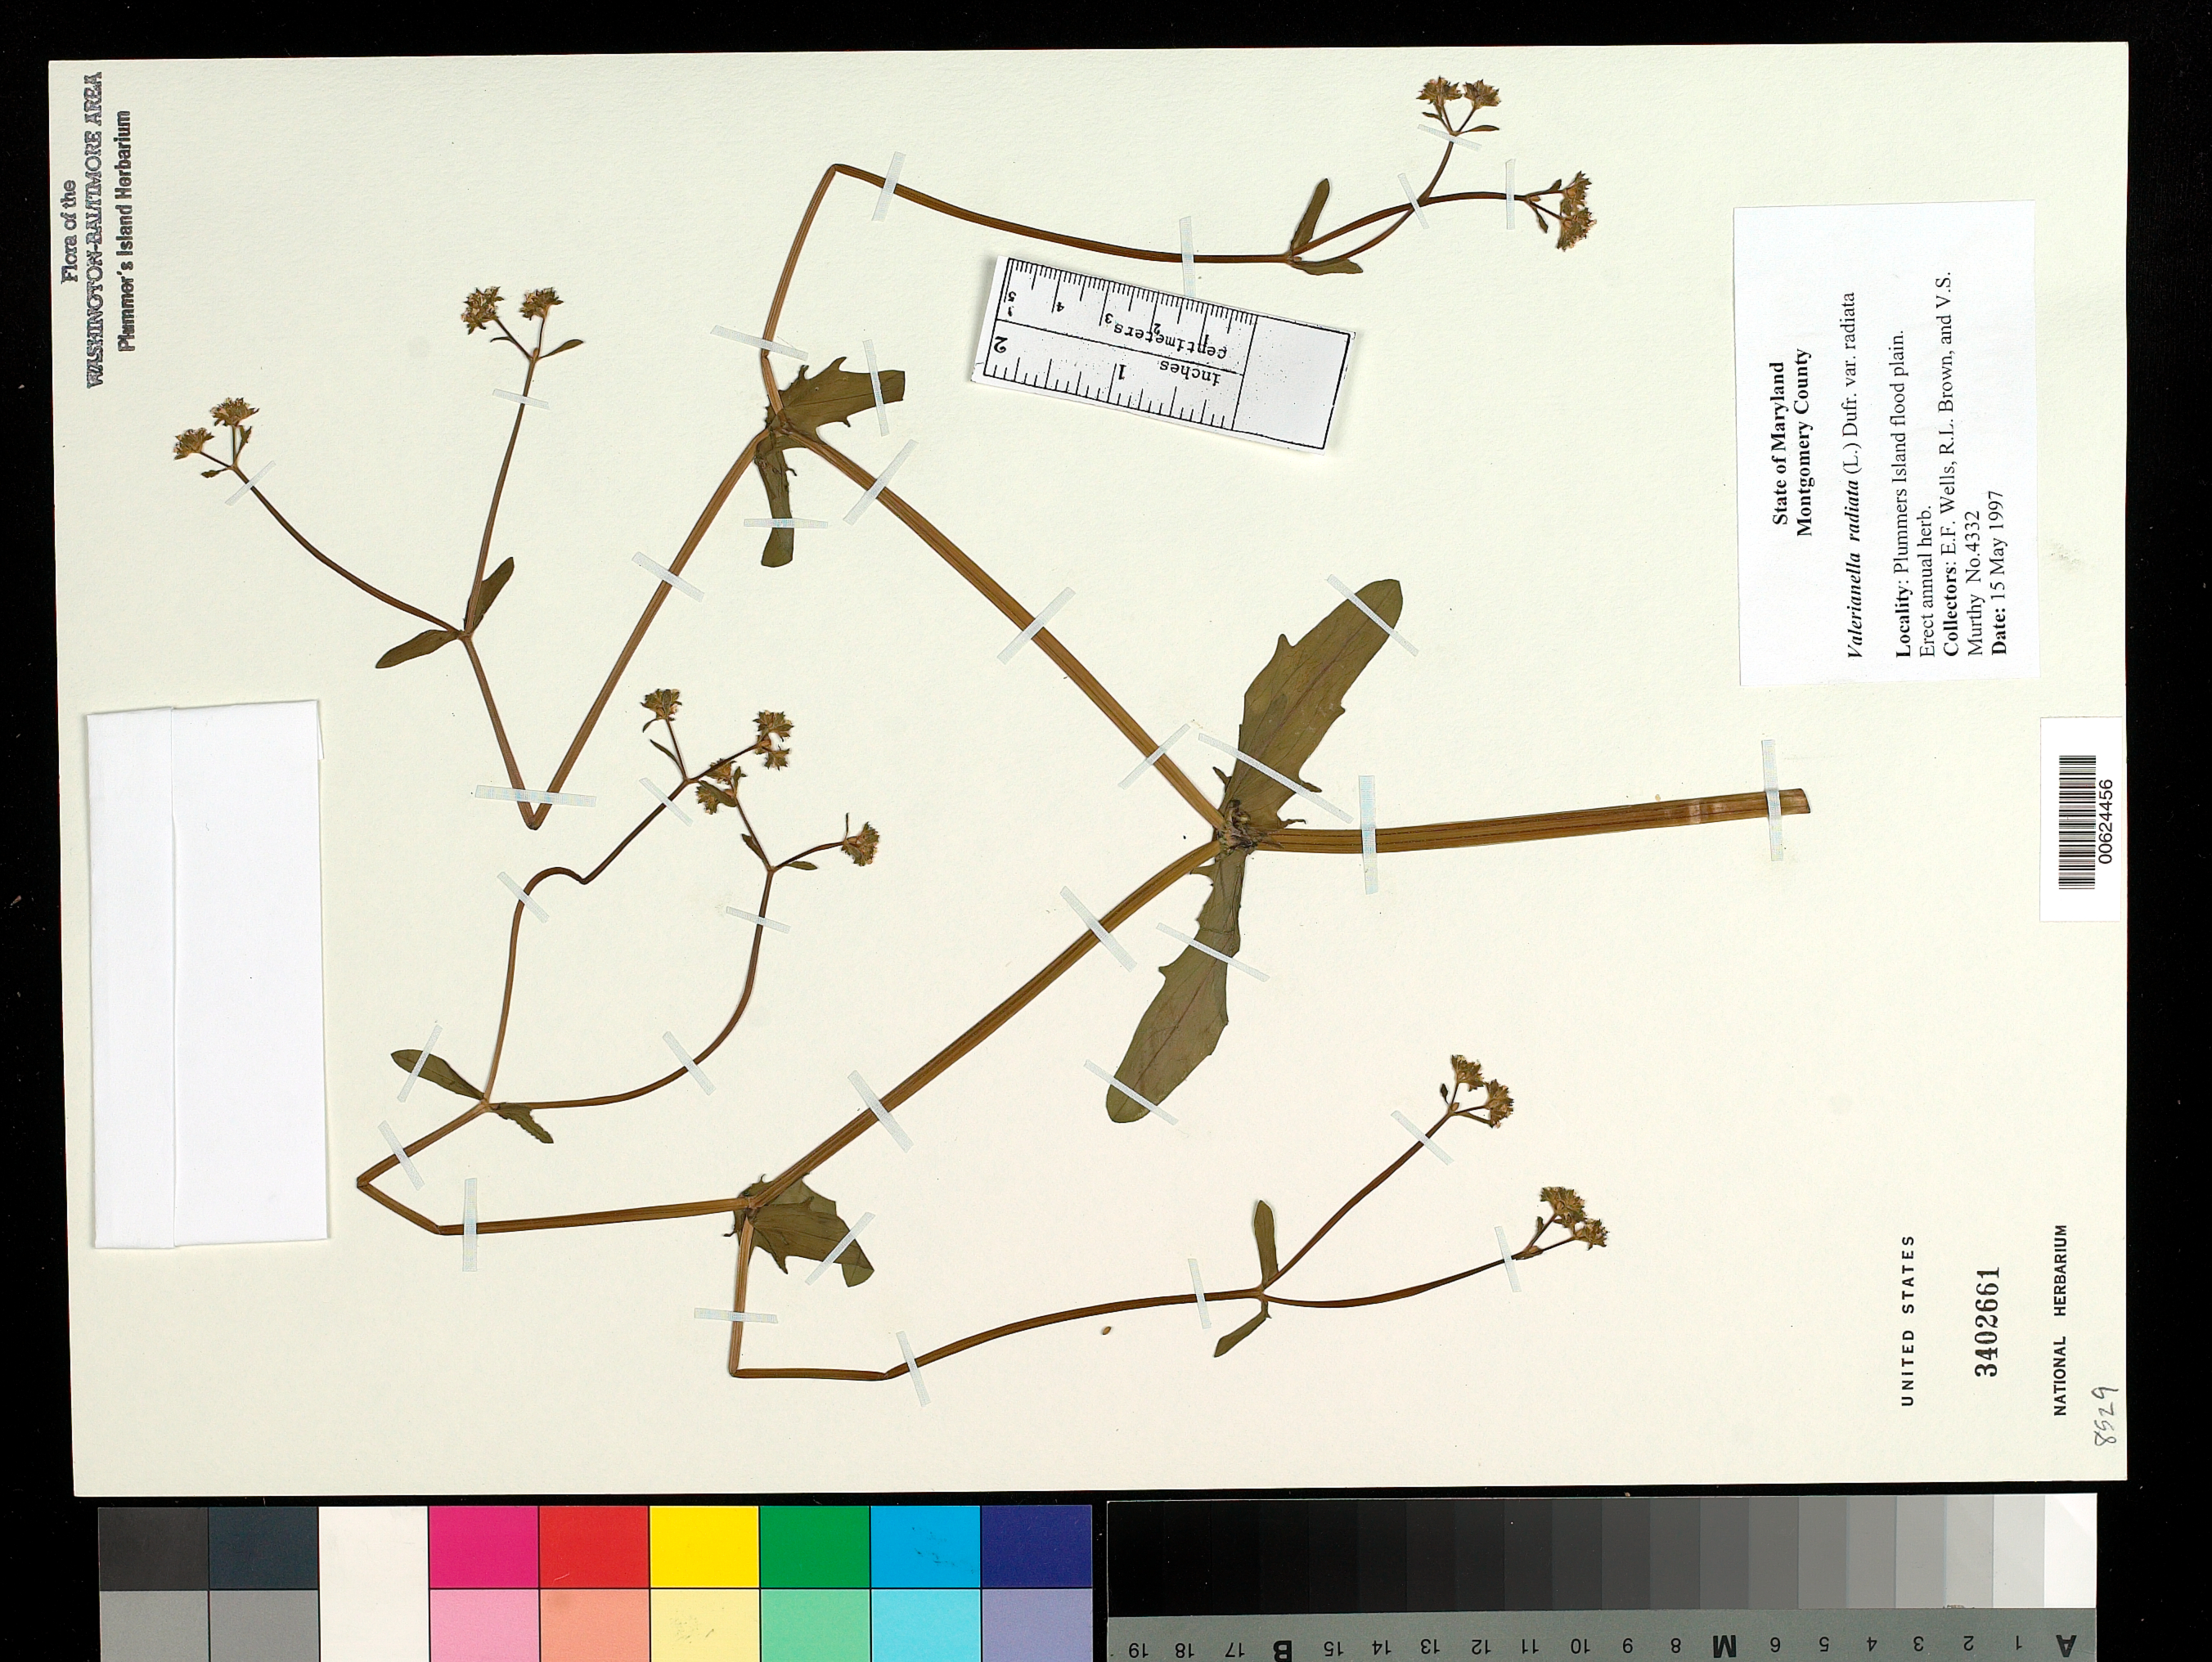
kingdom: Plantae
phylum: Tracheophyta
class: Magnoliopsida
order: Dipsacales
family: Caprifoliaceae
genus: Valerianella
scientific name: Valerianella radiata var. radiata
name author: (L.) Dufr.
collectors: E. F. Wells, R. L. Brown & V. S. Murthy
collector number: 4332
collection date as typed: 15 May 1997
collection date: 1997-05-15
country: United States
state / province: Maryland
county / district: Montgomery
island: Plummers Island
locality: Flood plain of Plummers Island Plummers Island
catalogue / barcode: US 3402661